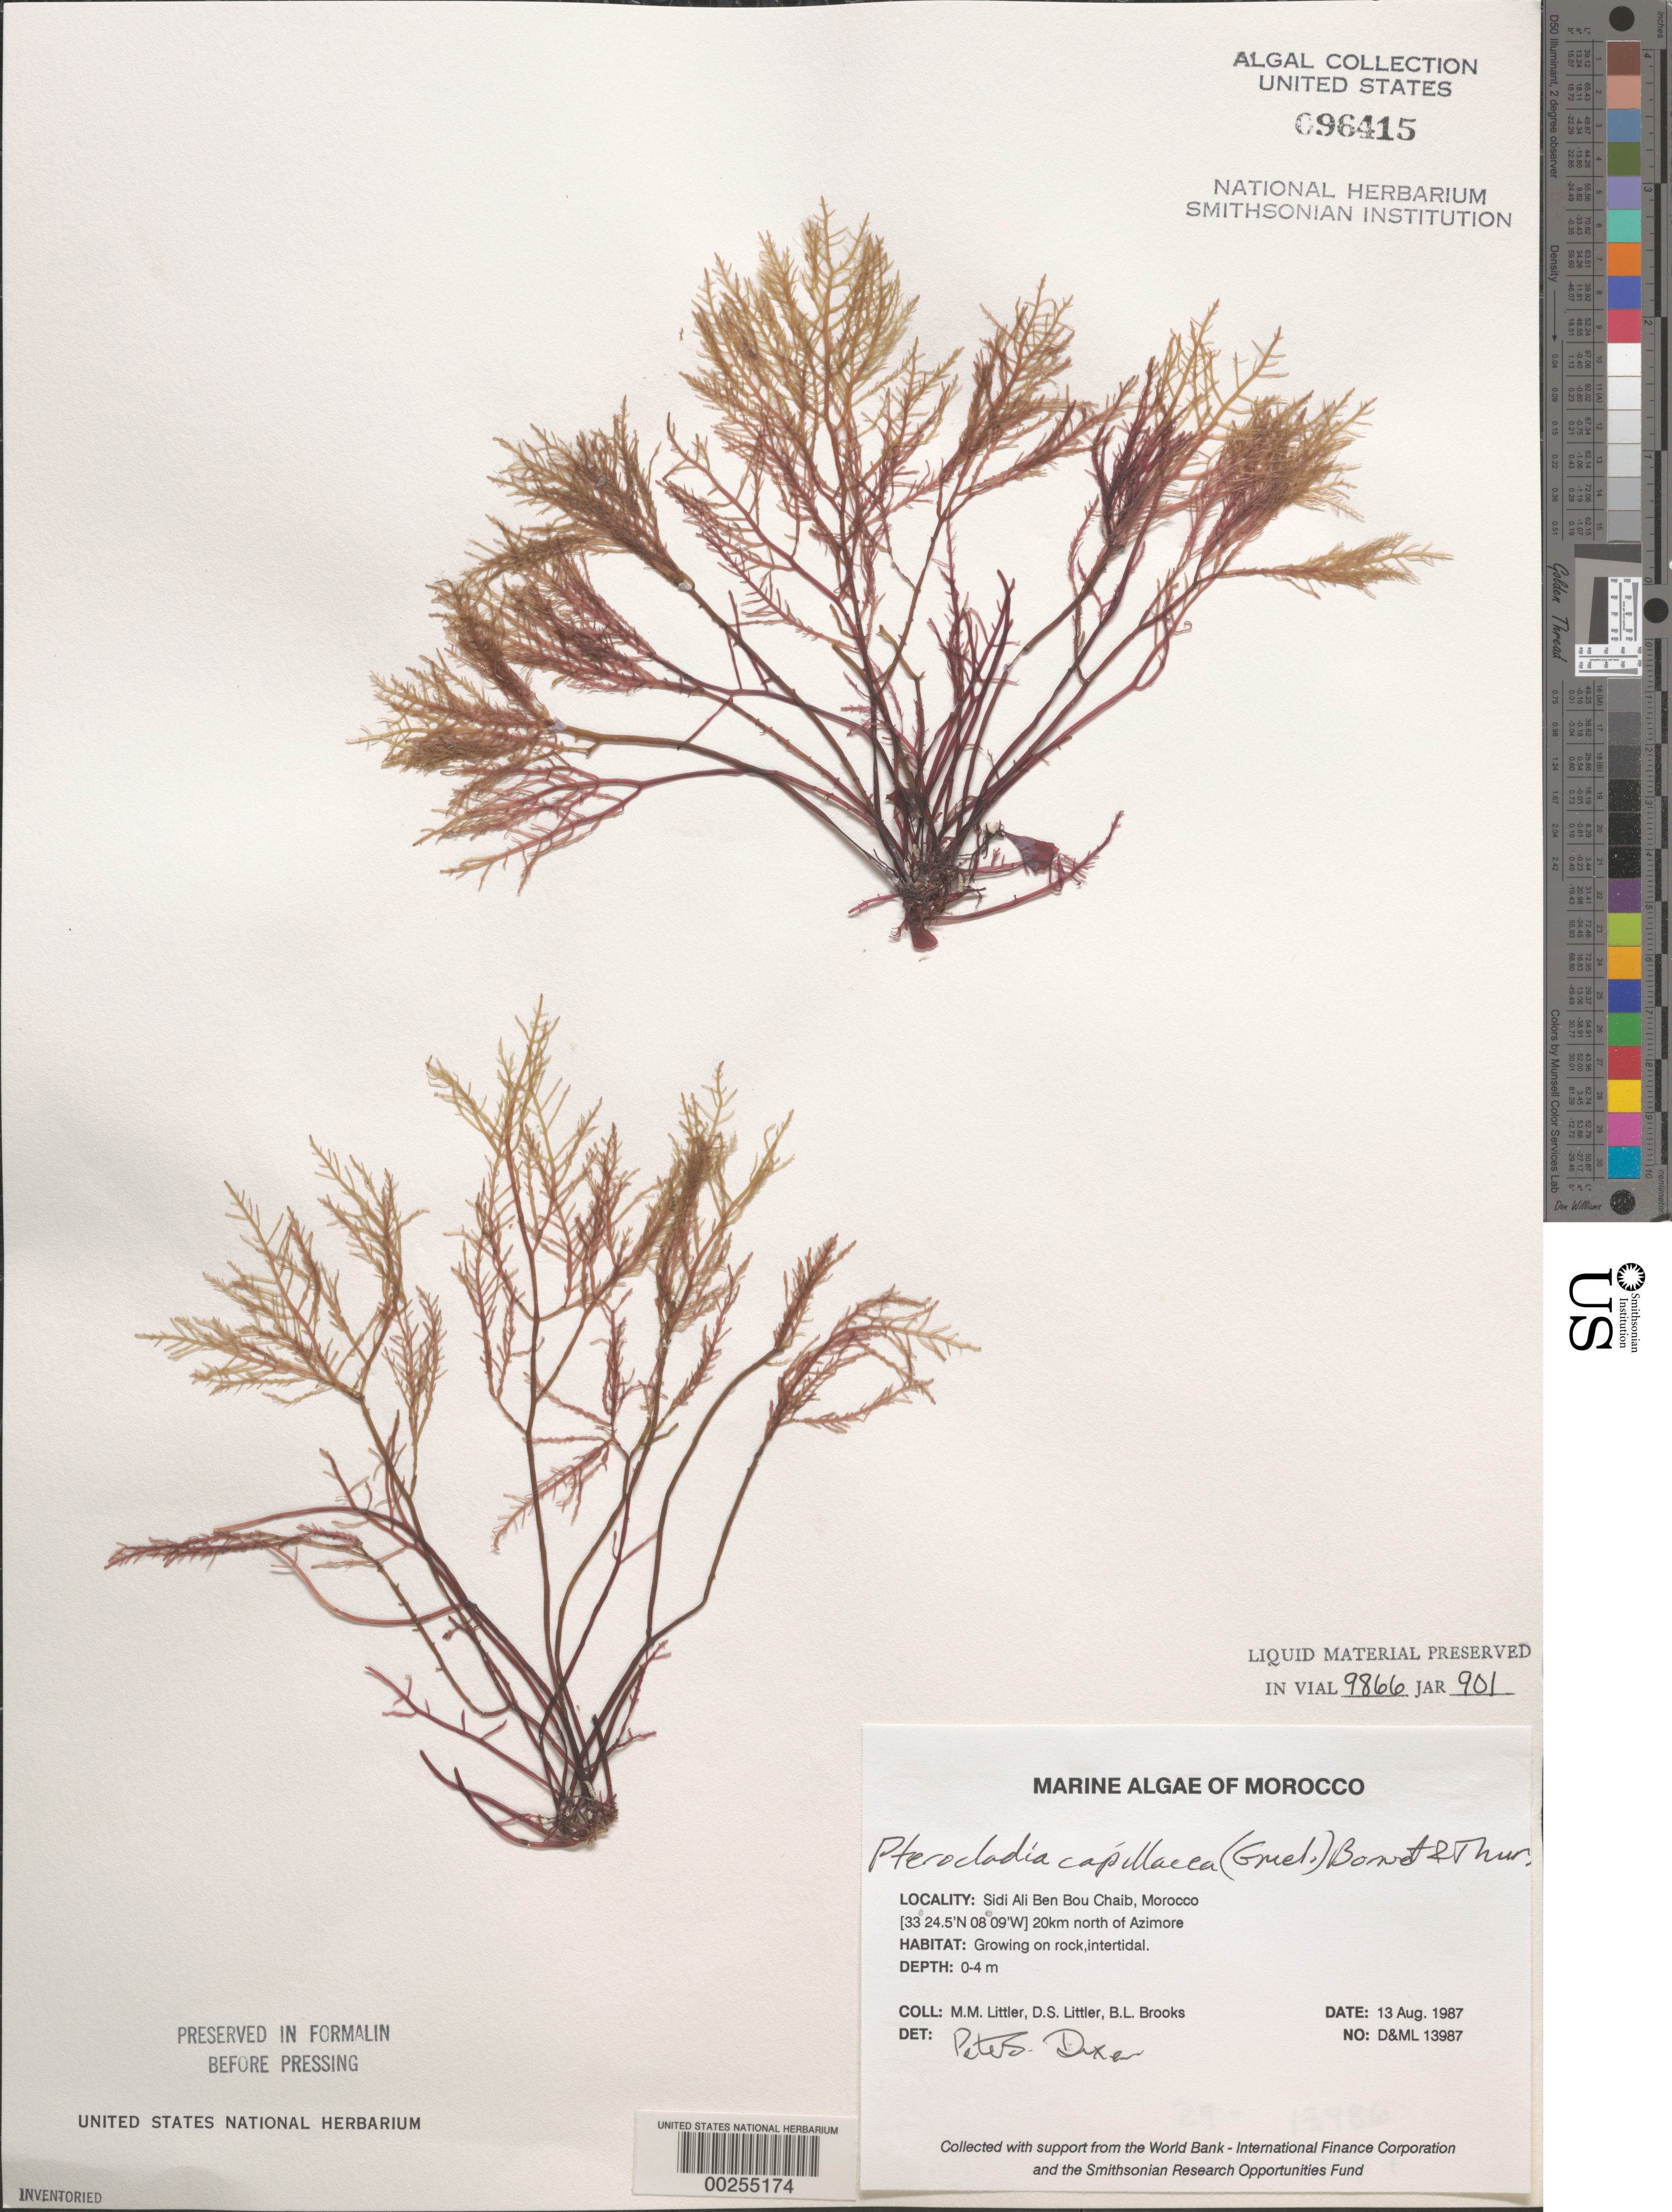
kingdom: Plantae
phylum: Rhodophyta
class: Florideophyceae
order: Gelidiales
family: Pterocladiaceae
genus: Pterocladiella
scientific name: Pterocladiella capillacea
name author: (S.G. Gmel.) Santelices & Hommers.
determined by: Algae name updating Project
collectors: M. M. Littler, D. S. Littler & B. Brooks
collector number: D&ML 13987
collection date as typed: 13 Aug 1987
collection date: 1987-08-13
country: Morocco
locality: Sidi Ali Ben Bou Chaib, 20 km north of Azimore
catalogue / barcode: US 96415